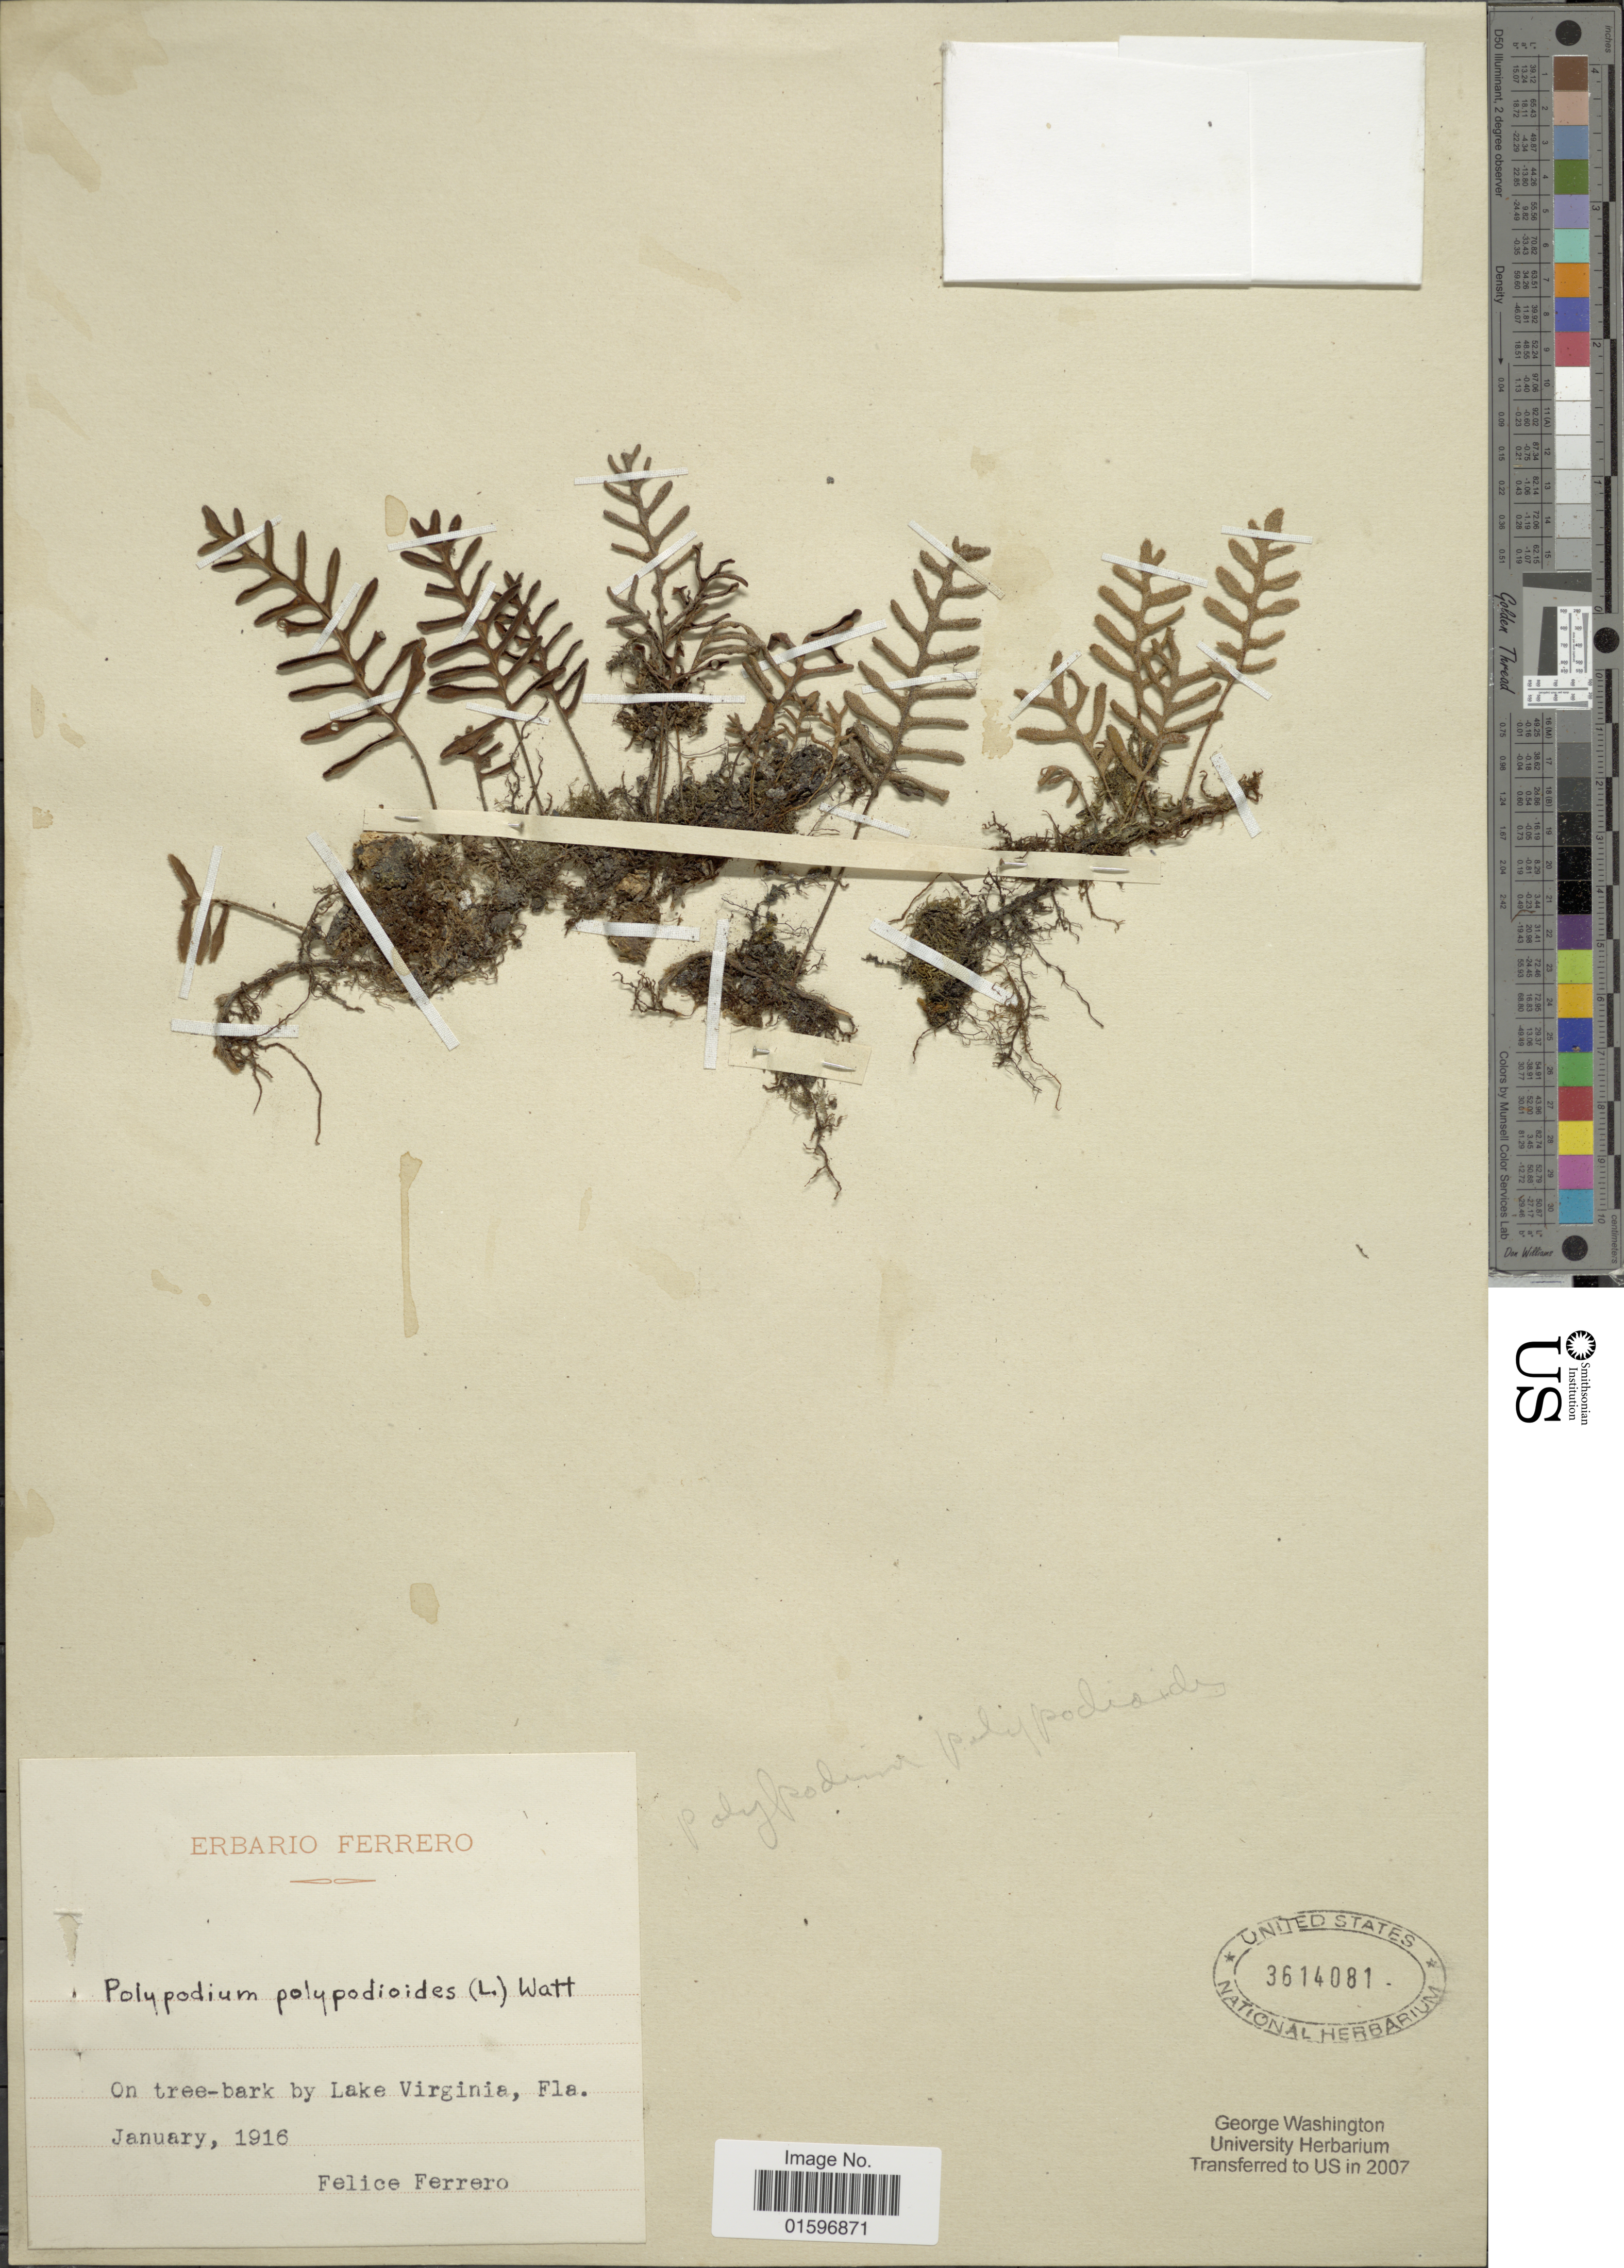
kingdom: Plantae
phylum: Tracheophyta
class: Polypodiopsida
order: Polypodiales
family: Polypodiaceae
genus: Pleopeltis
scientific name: Pleopeltis polypodioides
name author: (L.) E.G. Andrews & Windham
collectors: F. Ferrero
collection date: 1916-01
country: United States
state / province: Florida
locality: On tree-bark by Lake Virginia.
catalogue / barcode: US 3614081